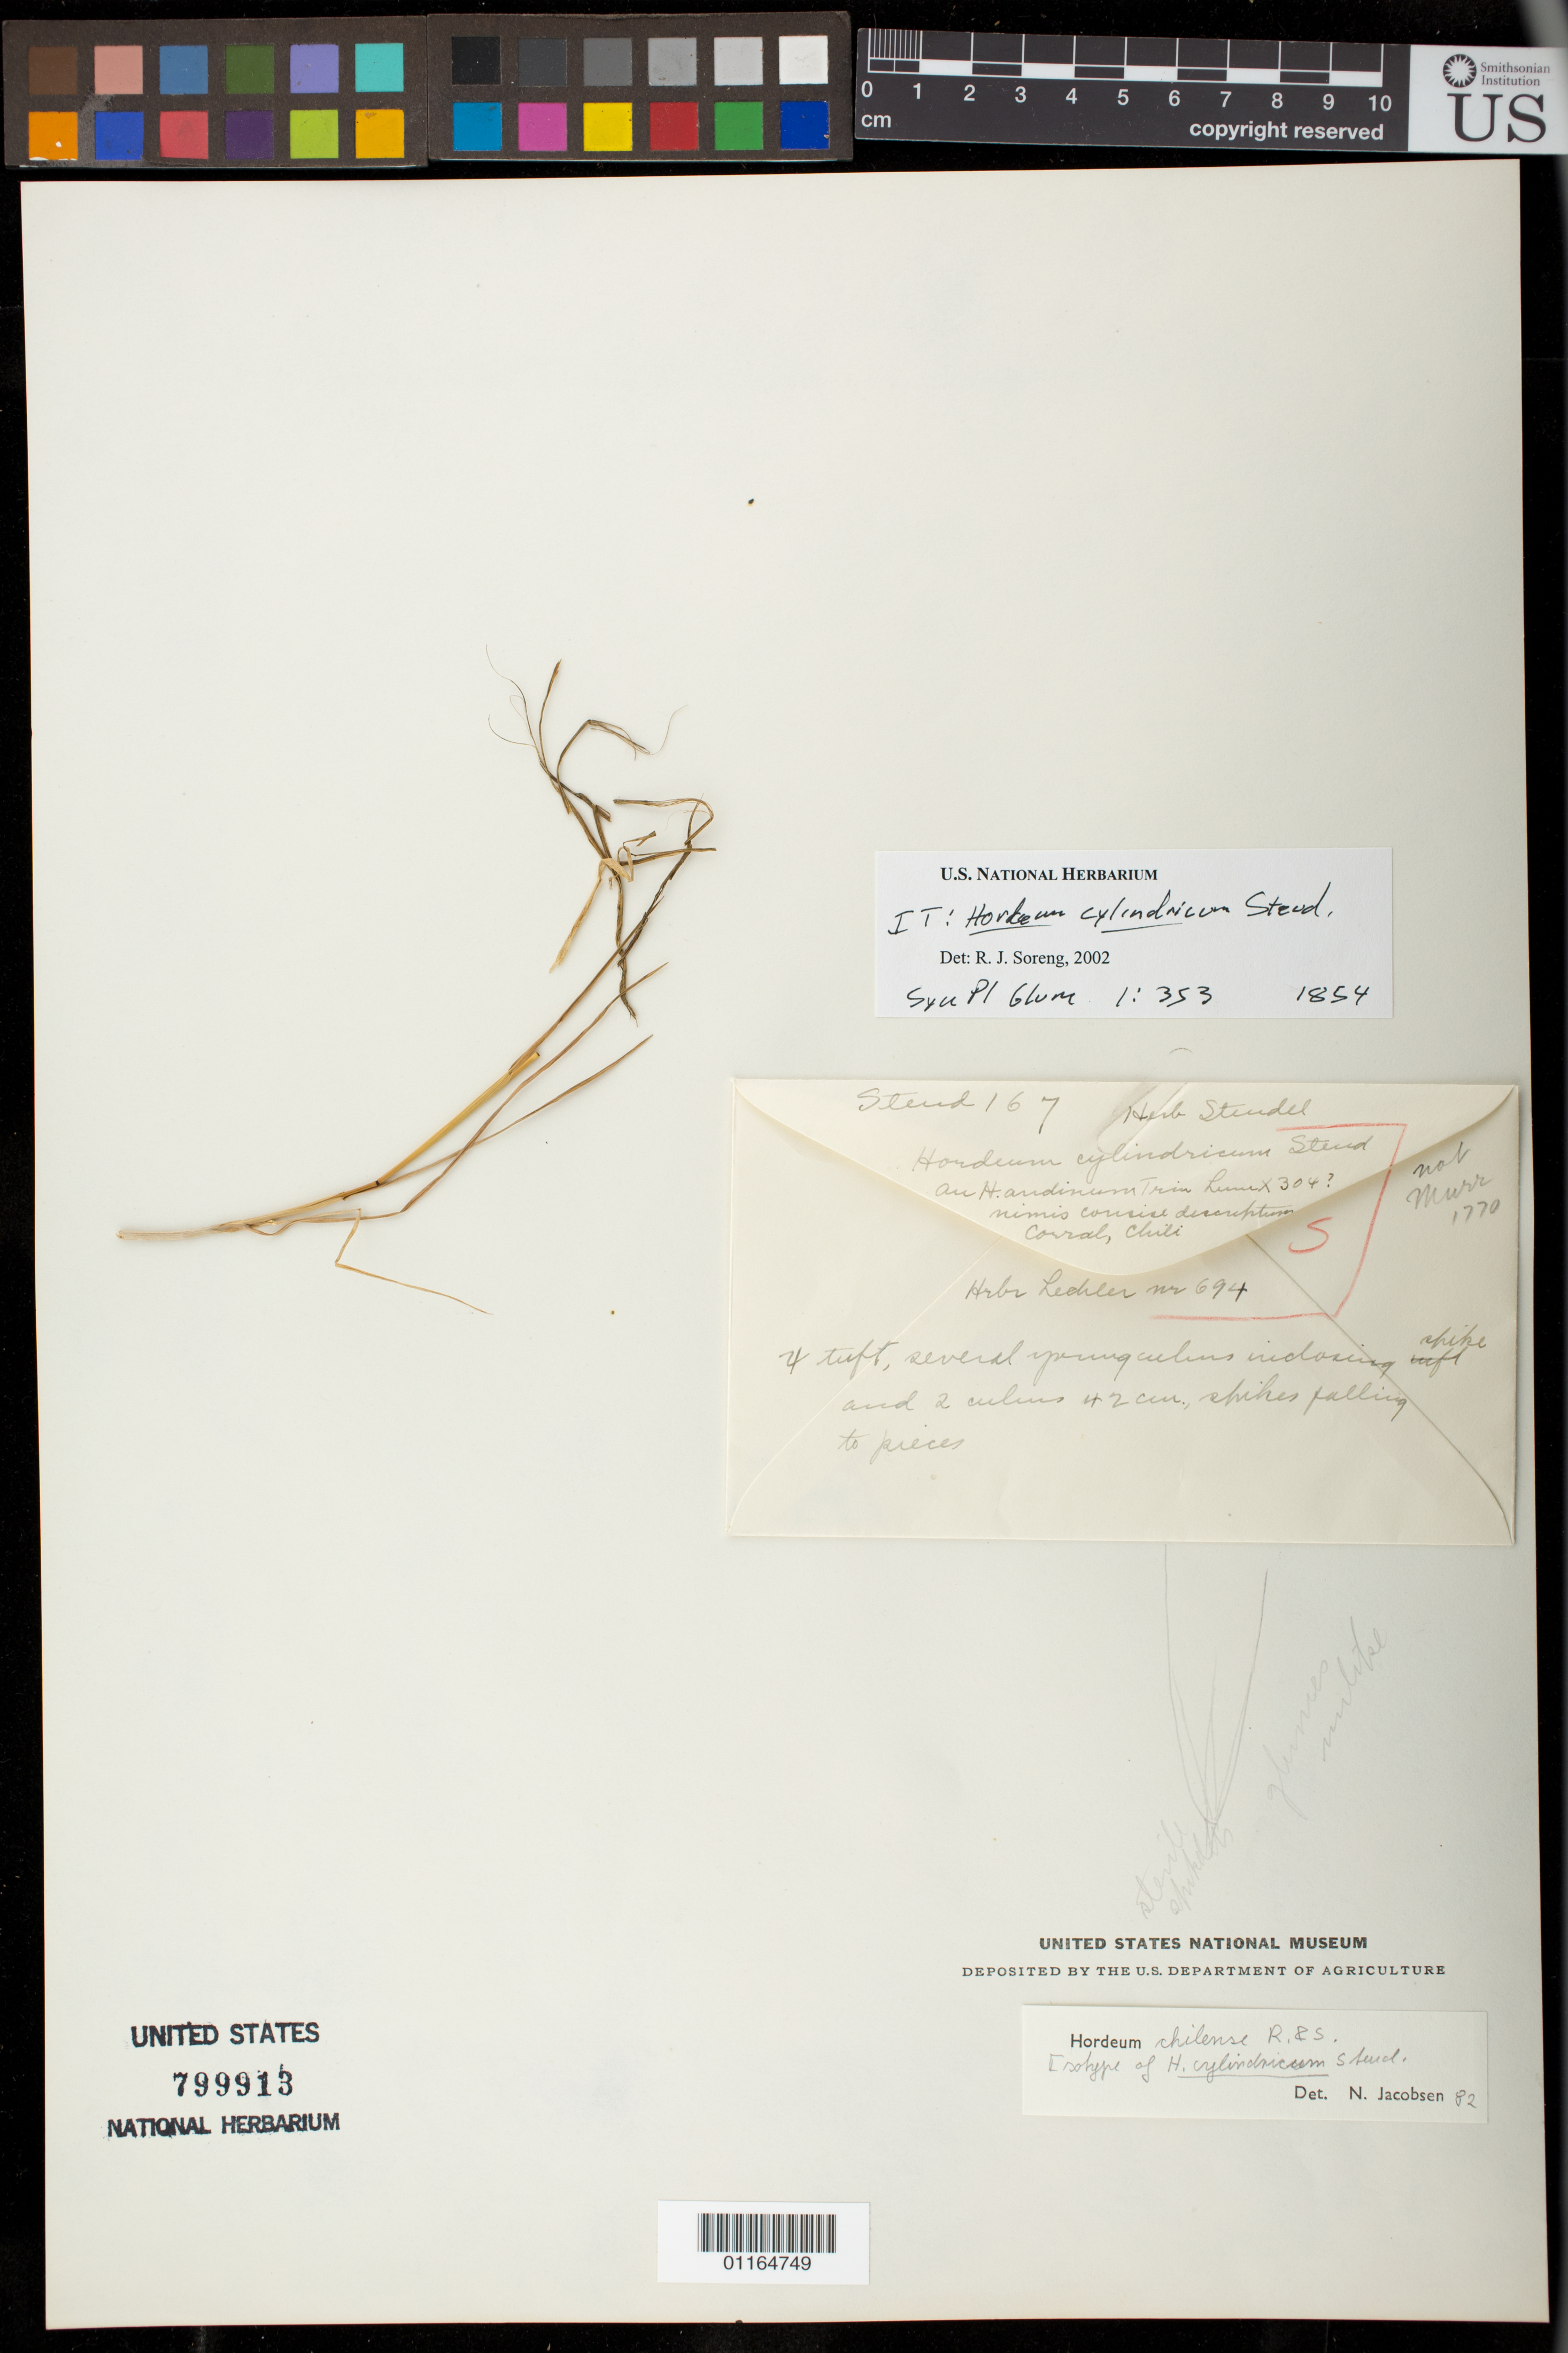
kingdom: Plantae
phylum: Tracheophyta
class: Liliopsida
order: Poales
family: Poaceae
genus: Hordeum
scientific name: Hordeum cylindricum Steud., nom. illeg.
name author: Steud.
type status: Isotype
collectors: W. Lechler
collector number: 694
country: Chile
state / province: Los Ríos (XIV)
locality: Corral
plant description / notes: Fragmentary material of type specimen ex herb. Steud.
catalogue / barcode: US 799913